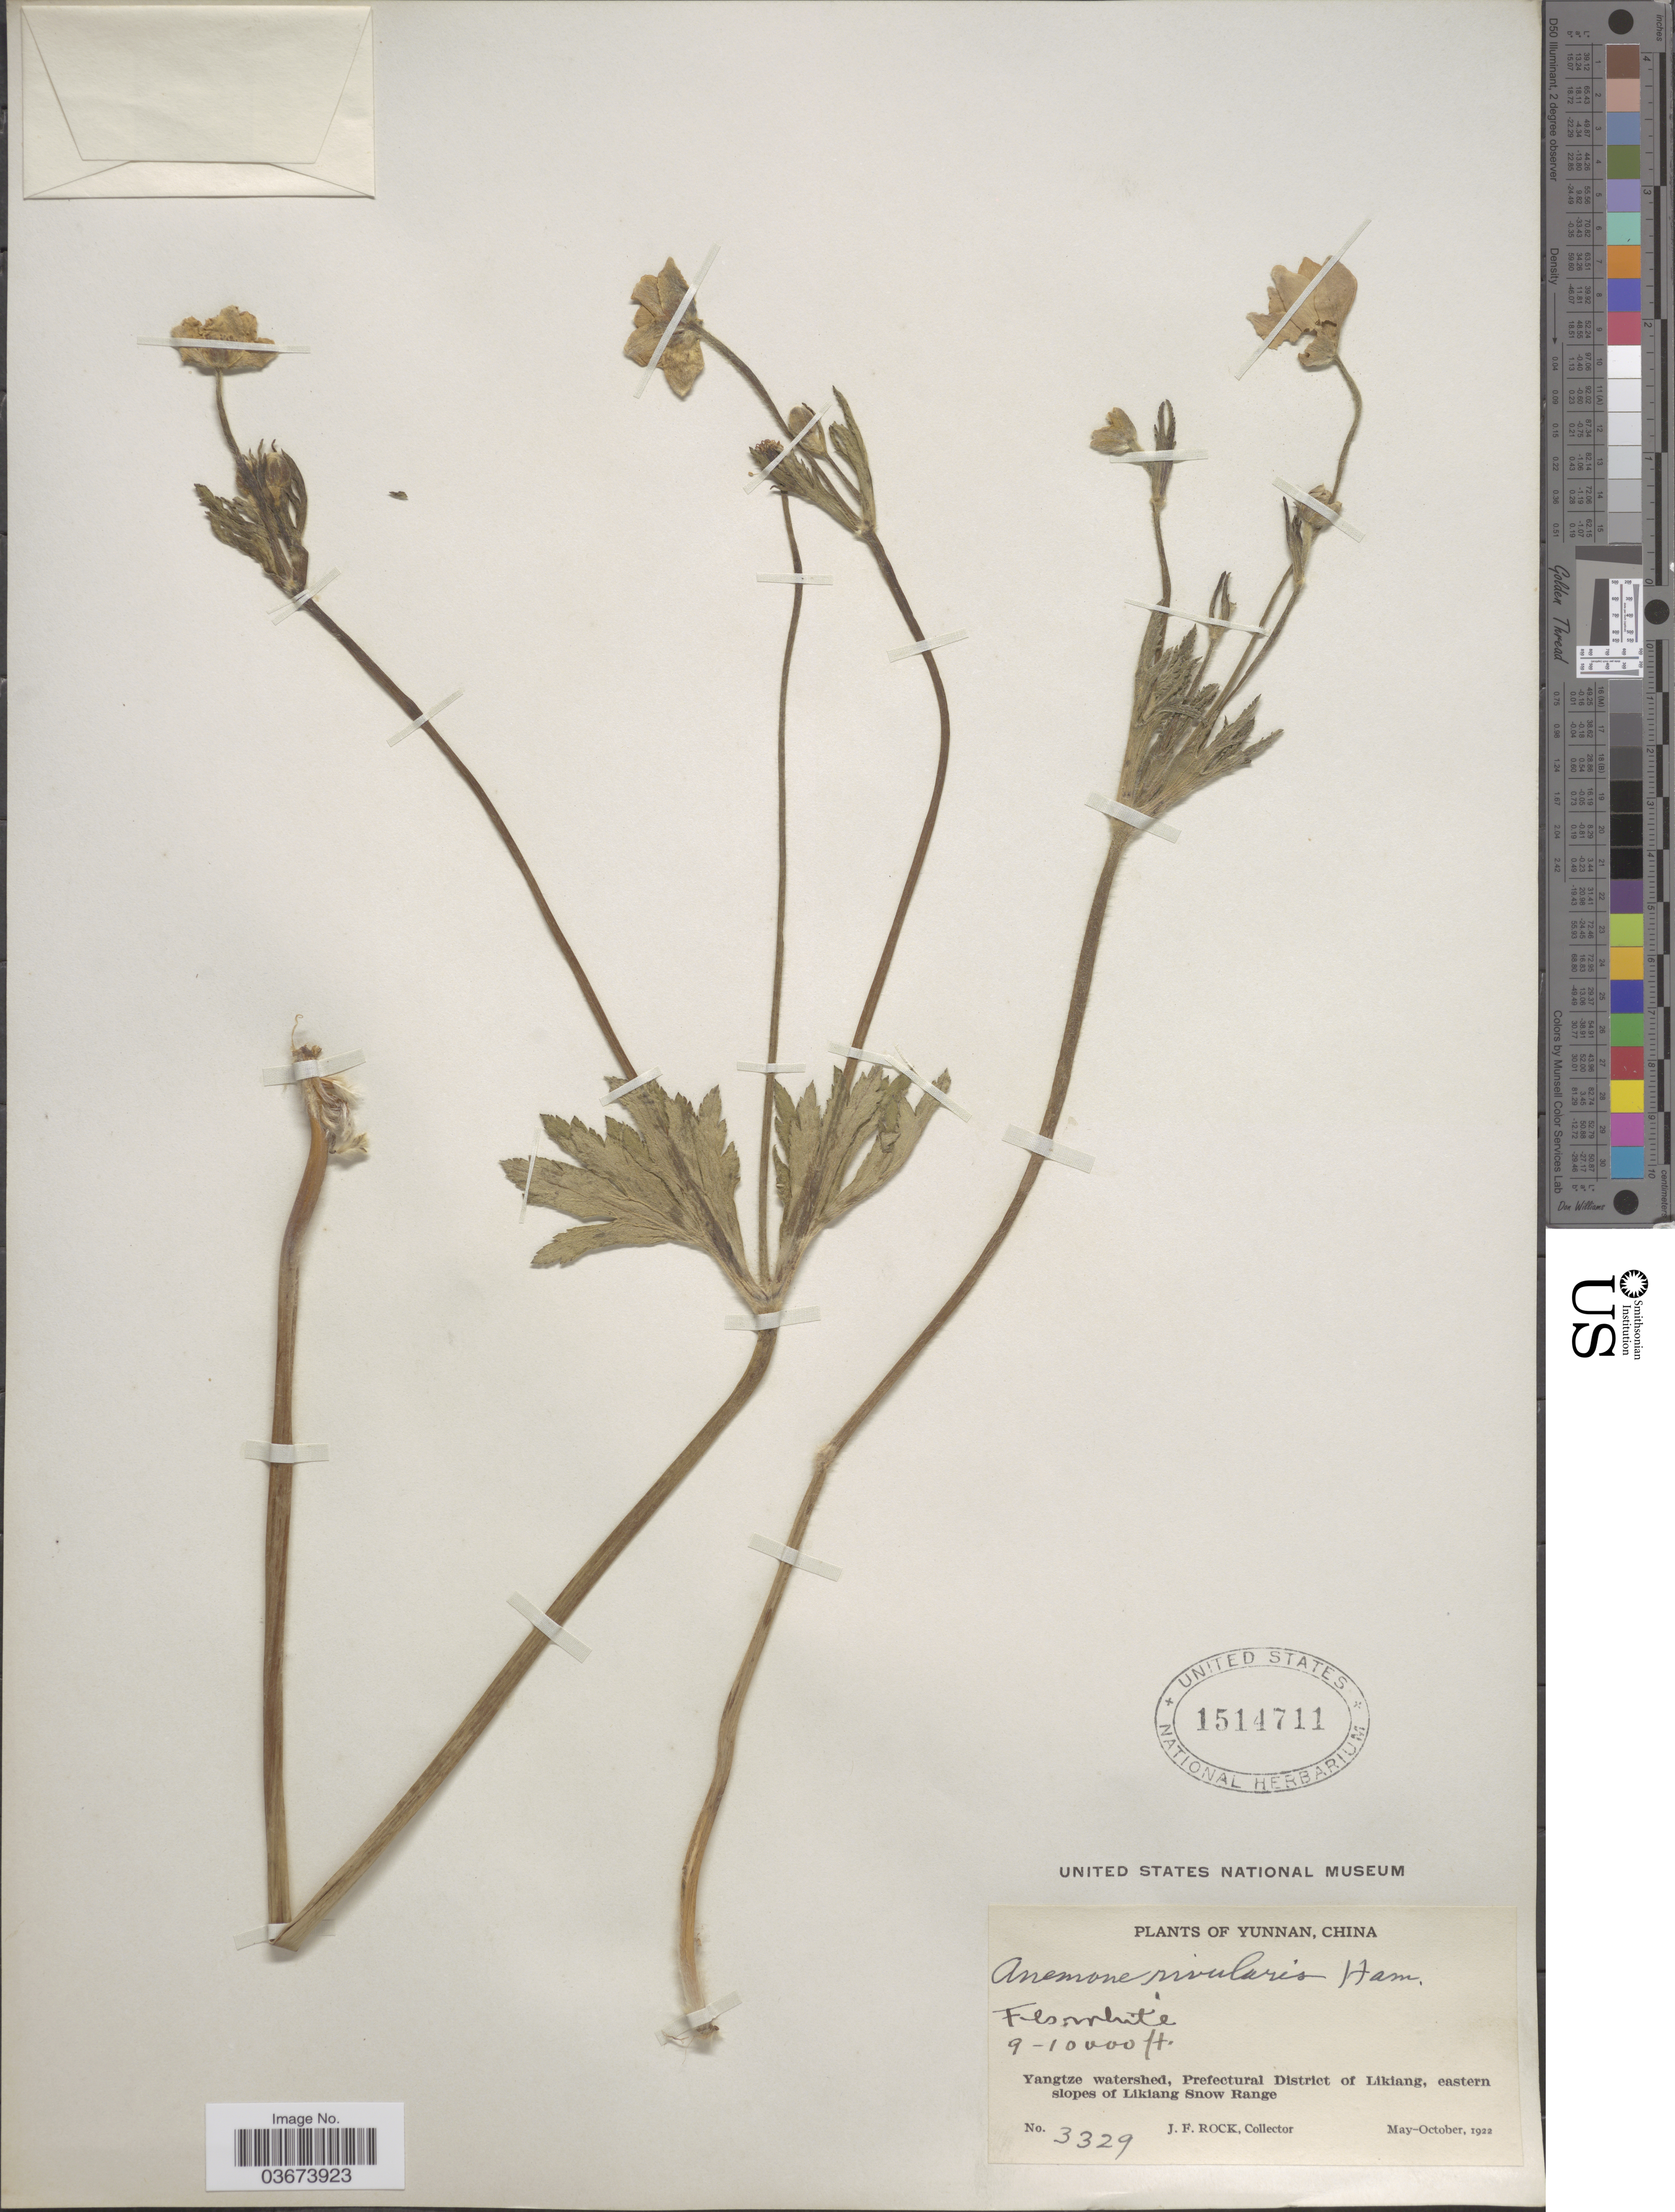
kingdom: Plantae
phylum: Tracheophyta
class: Magnoliopsida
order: Ranunculales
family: Ranunculaceae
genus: Anemone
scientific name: Anemone rivularis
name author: Buch.-Ham. ex DC.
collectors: J. Rock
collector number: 3329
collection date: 1922-05/1922-10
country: China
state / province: Yunnan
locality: Yangtze watershed, Prefectural District of Likiang, eastern slopes of Likiang Snow Range.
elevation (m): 2743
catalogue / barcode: US 1514711